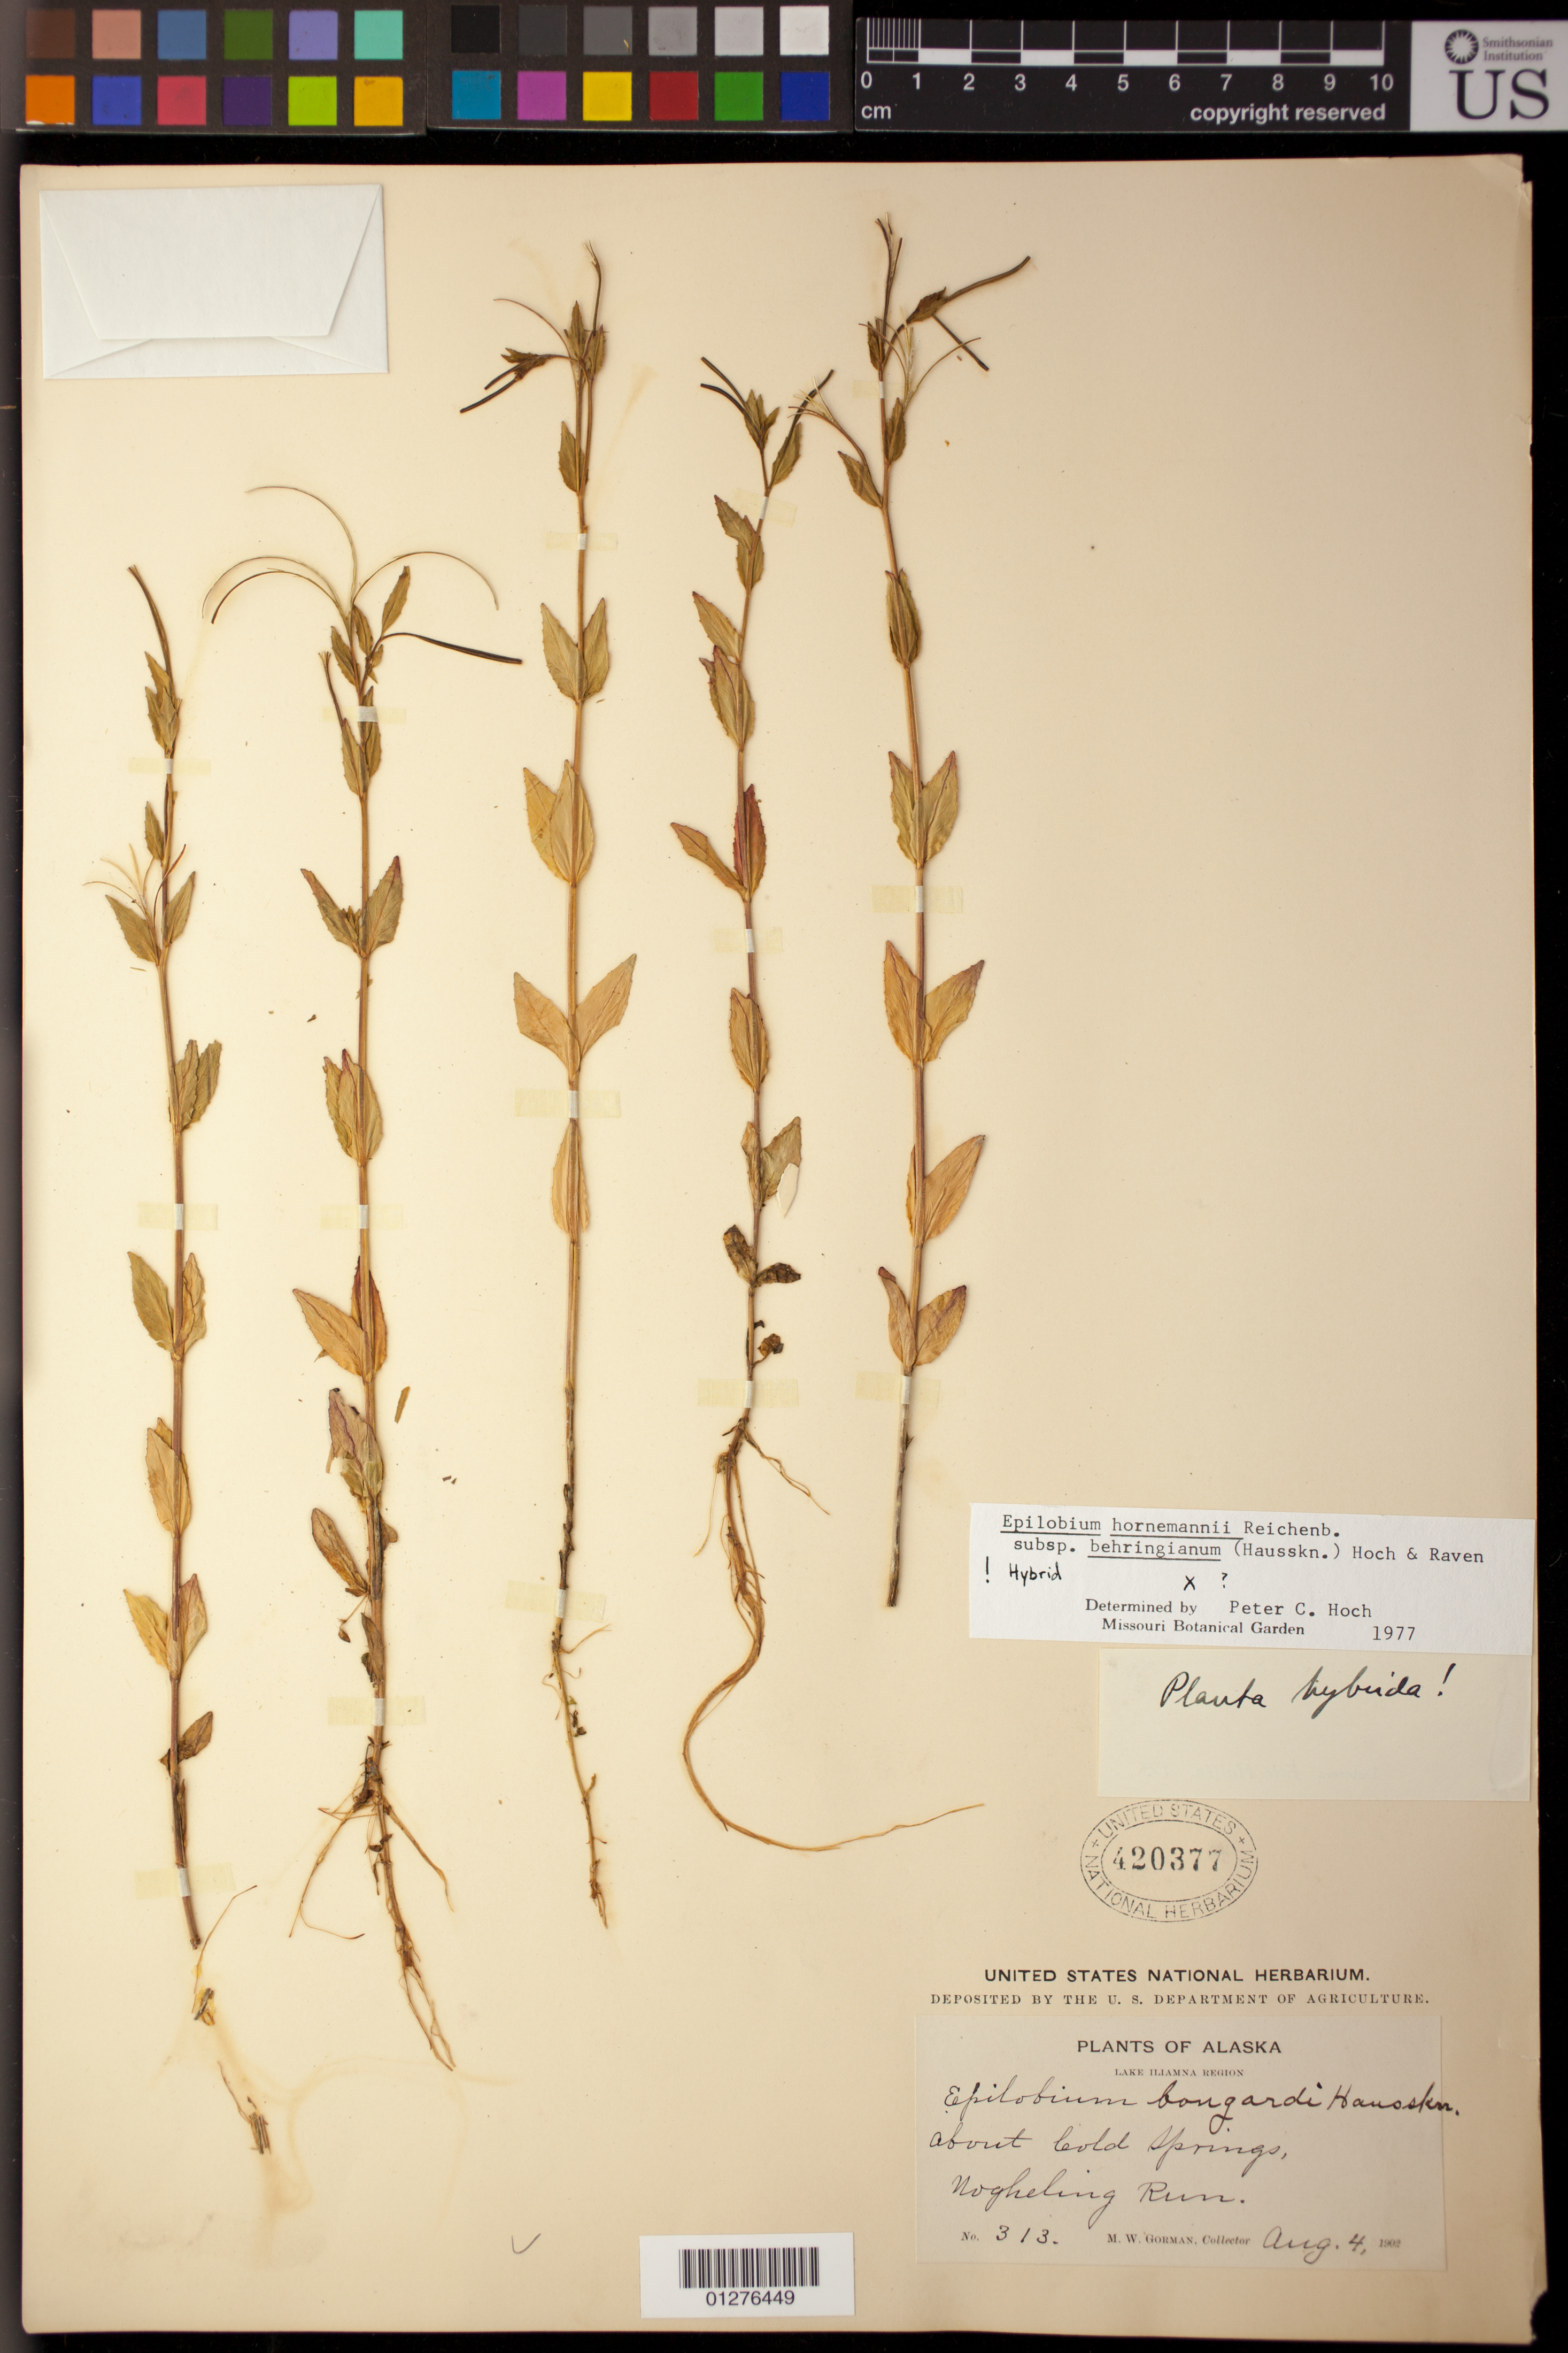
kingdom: Plantae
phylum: Tracheophyta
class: Magnoliopsida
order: Myrtales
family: Onagraceae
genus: Epilobium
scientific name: Epilobium hornemannii subsp. behringianum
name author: (Hausskn.) Hoch & P.H. Raven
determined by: Hoch, P. C.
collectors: M. W. Gorman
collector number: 313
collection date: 1902-08-04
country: United States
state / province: Alaska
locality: Lake Iliama Region, about Cold Springs, Nogheling River.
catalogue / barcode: US 420377